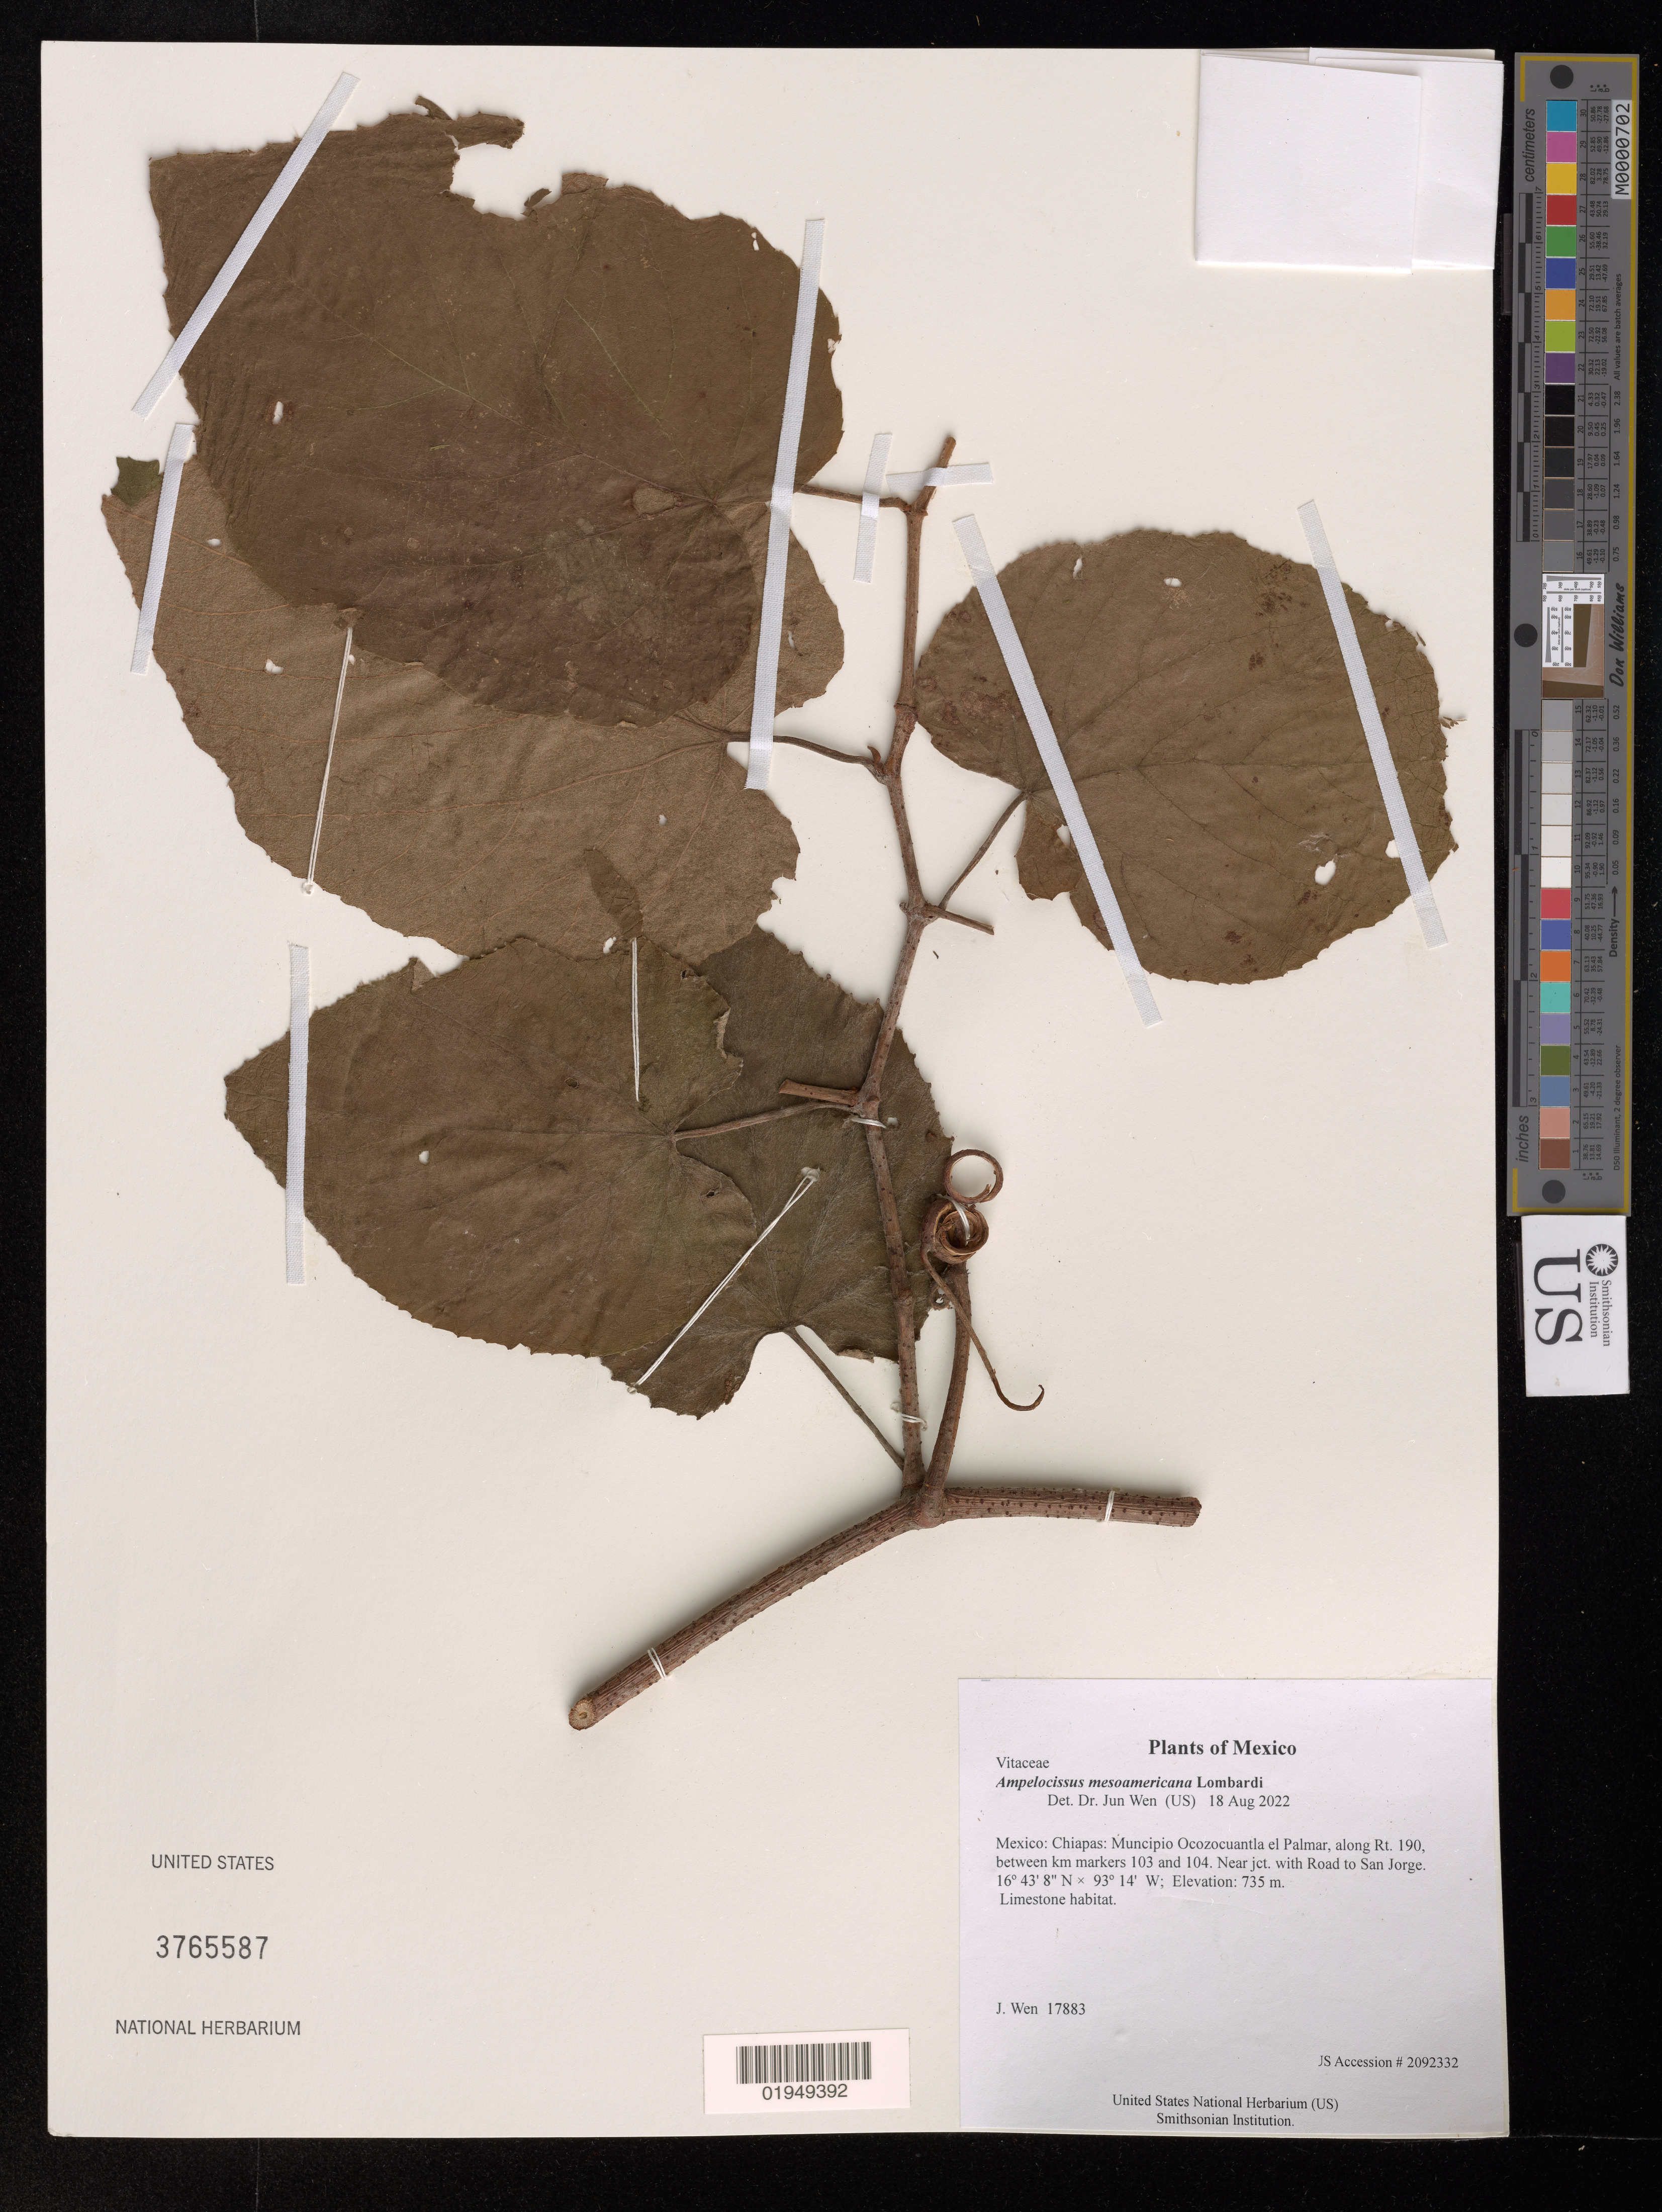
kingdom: Plantae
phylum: Tracheophyta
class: Magnoliopsida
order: Vitales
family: Vitaceae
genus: Ampelocissus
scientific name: Ampelocissus mesoamericana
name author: Lombardi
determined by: Wen, Jun, (BOT), Smithsonian Institution - National Museum of Natural History (UNITED STATES)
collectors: J. Wen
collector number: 17883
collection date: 2022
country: Mexico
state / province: Chiapas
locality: Muncipio Ocozocuantla el Palmar, along Rt. 190, between km markers 103 and 104. Near jct. with Road to San Jorge.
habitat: Limestone habitat.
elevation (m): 735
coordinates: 16 438 N, 93 14 W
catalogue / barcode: US 3765587